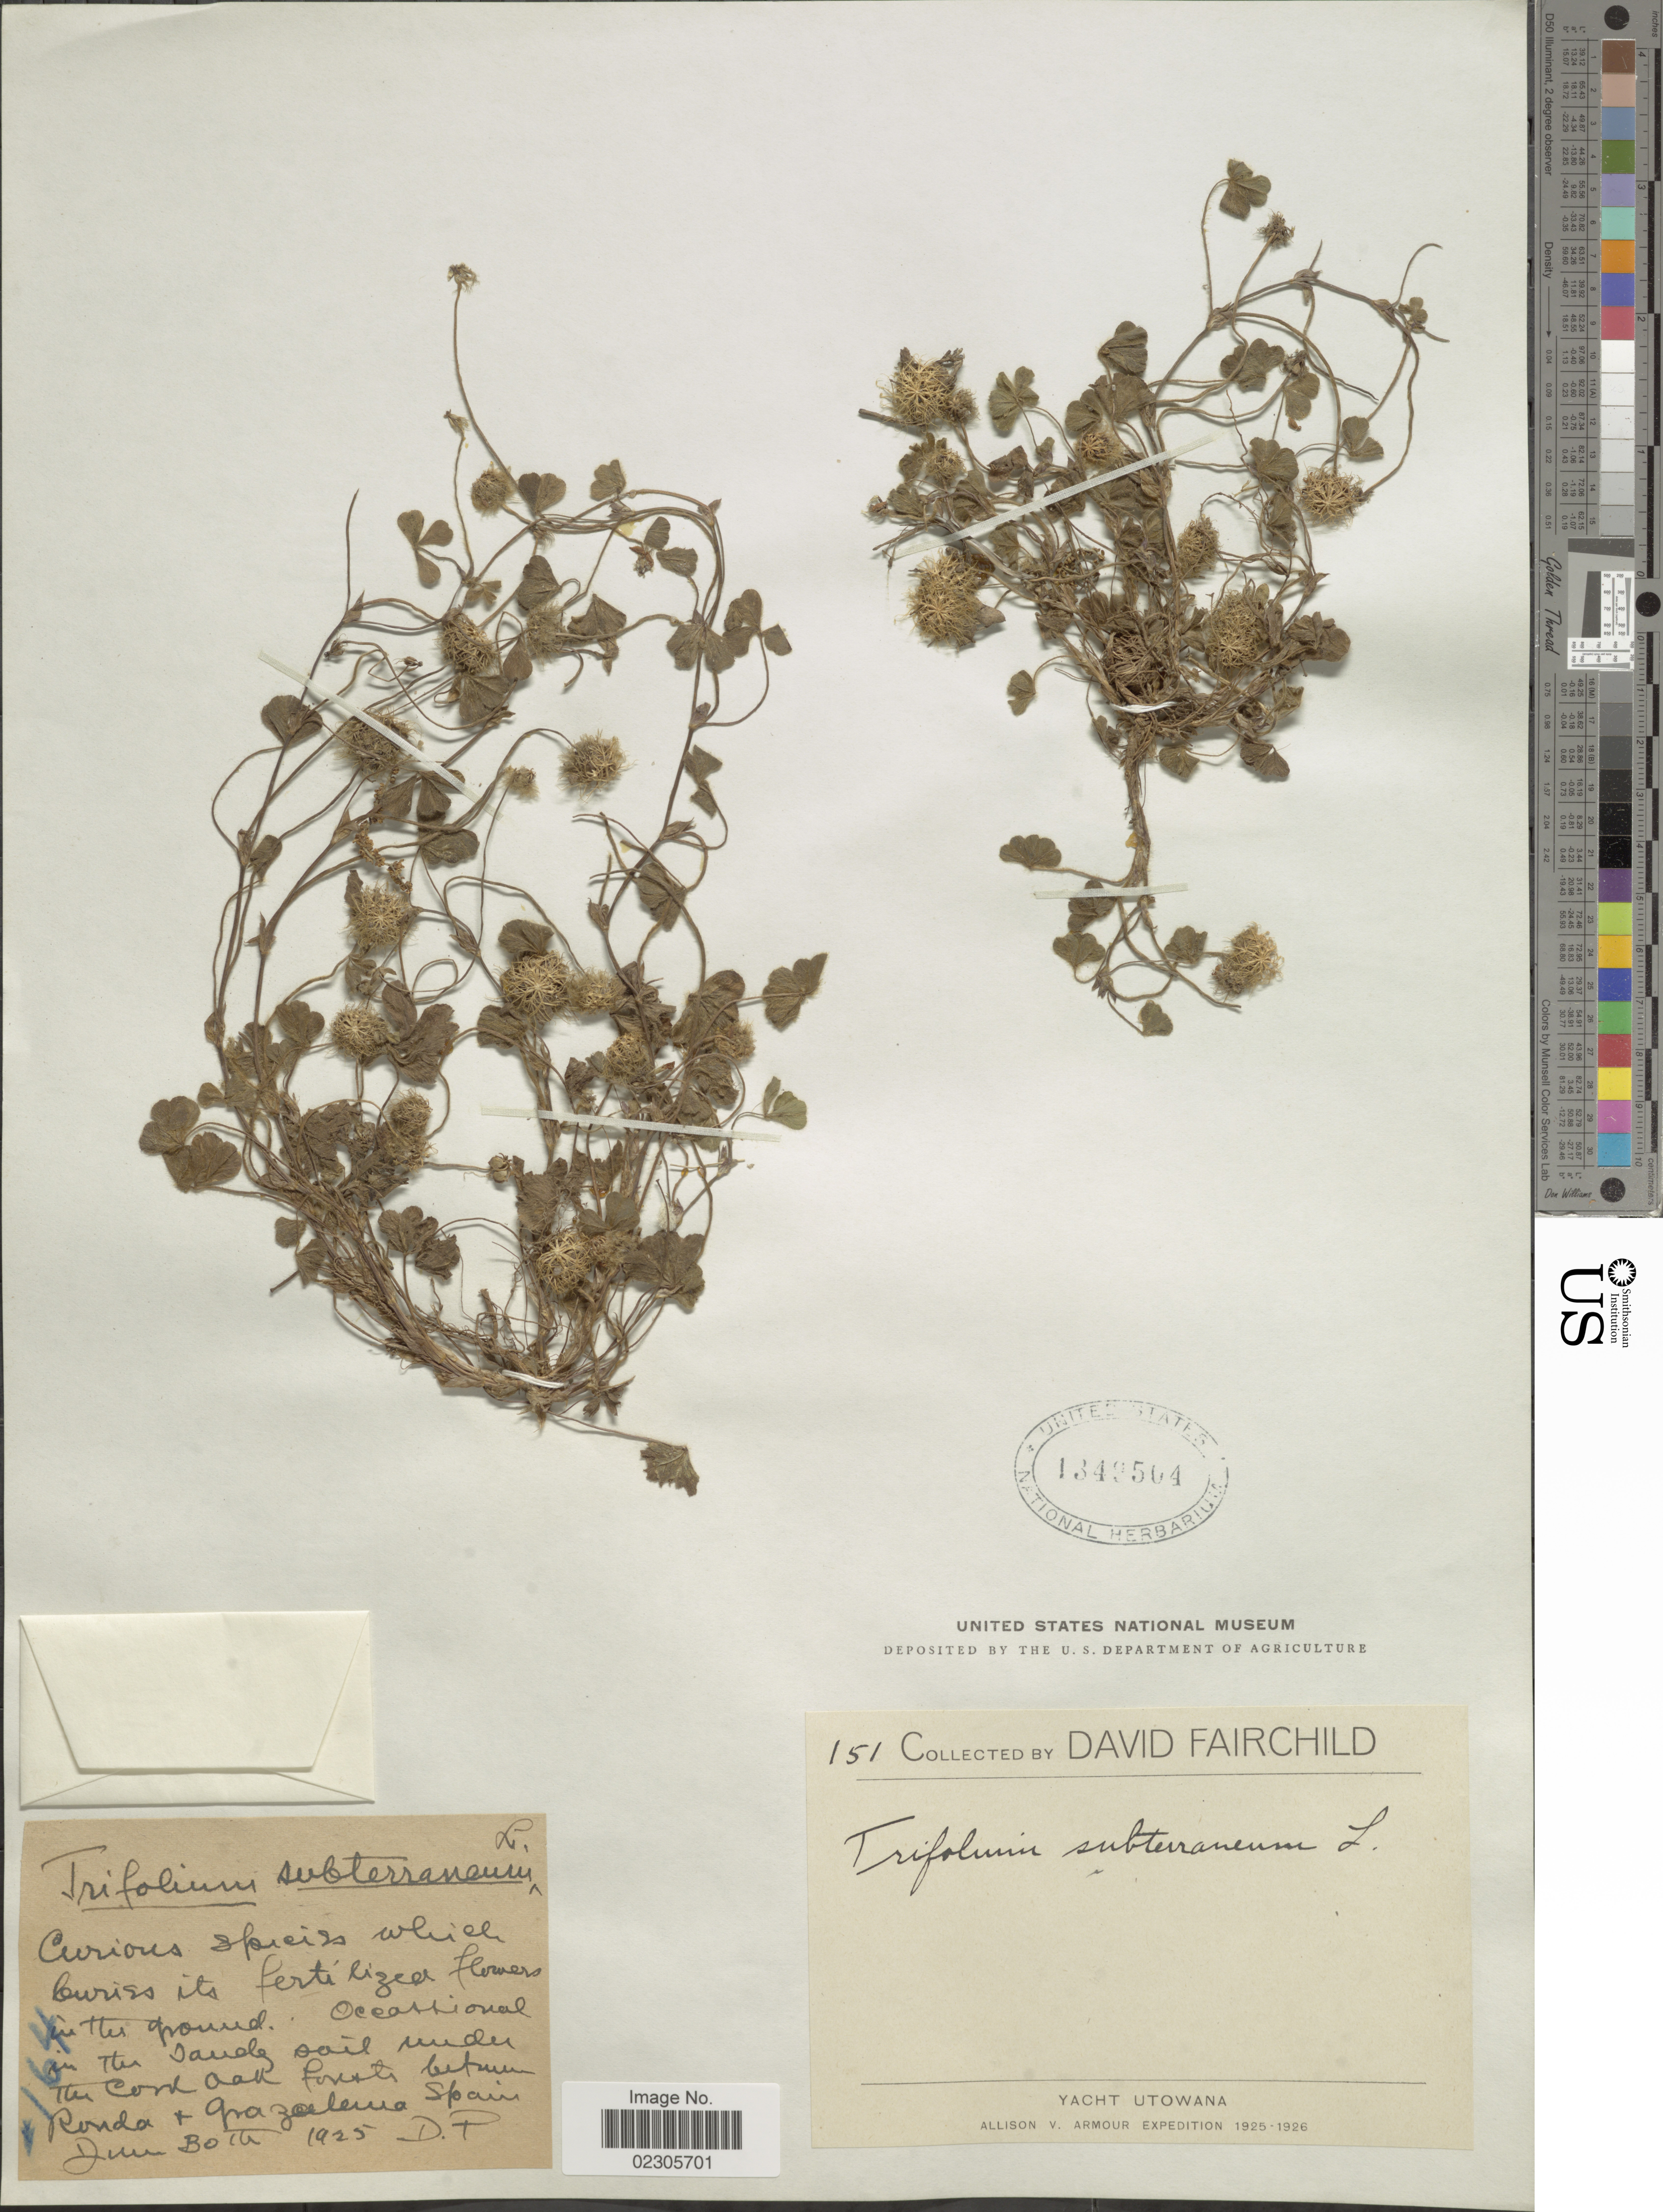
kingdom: Plantae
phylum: Tracheophyta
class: Magnoliopsida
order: Fabales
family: Fabaceae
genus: Trifolium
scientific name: Trifolium subterraneum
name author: L.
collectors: D. Fairchild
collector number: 151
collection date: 1925-06-30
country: Spain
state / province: Andalucia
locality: Forest between Ronda and Grazalema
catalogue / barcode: US 1349504